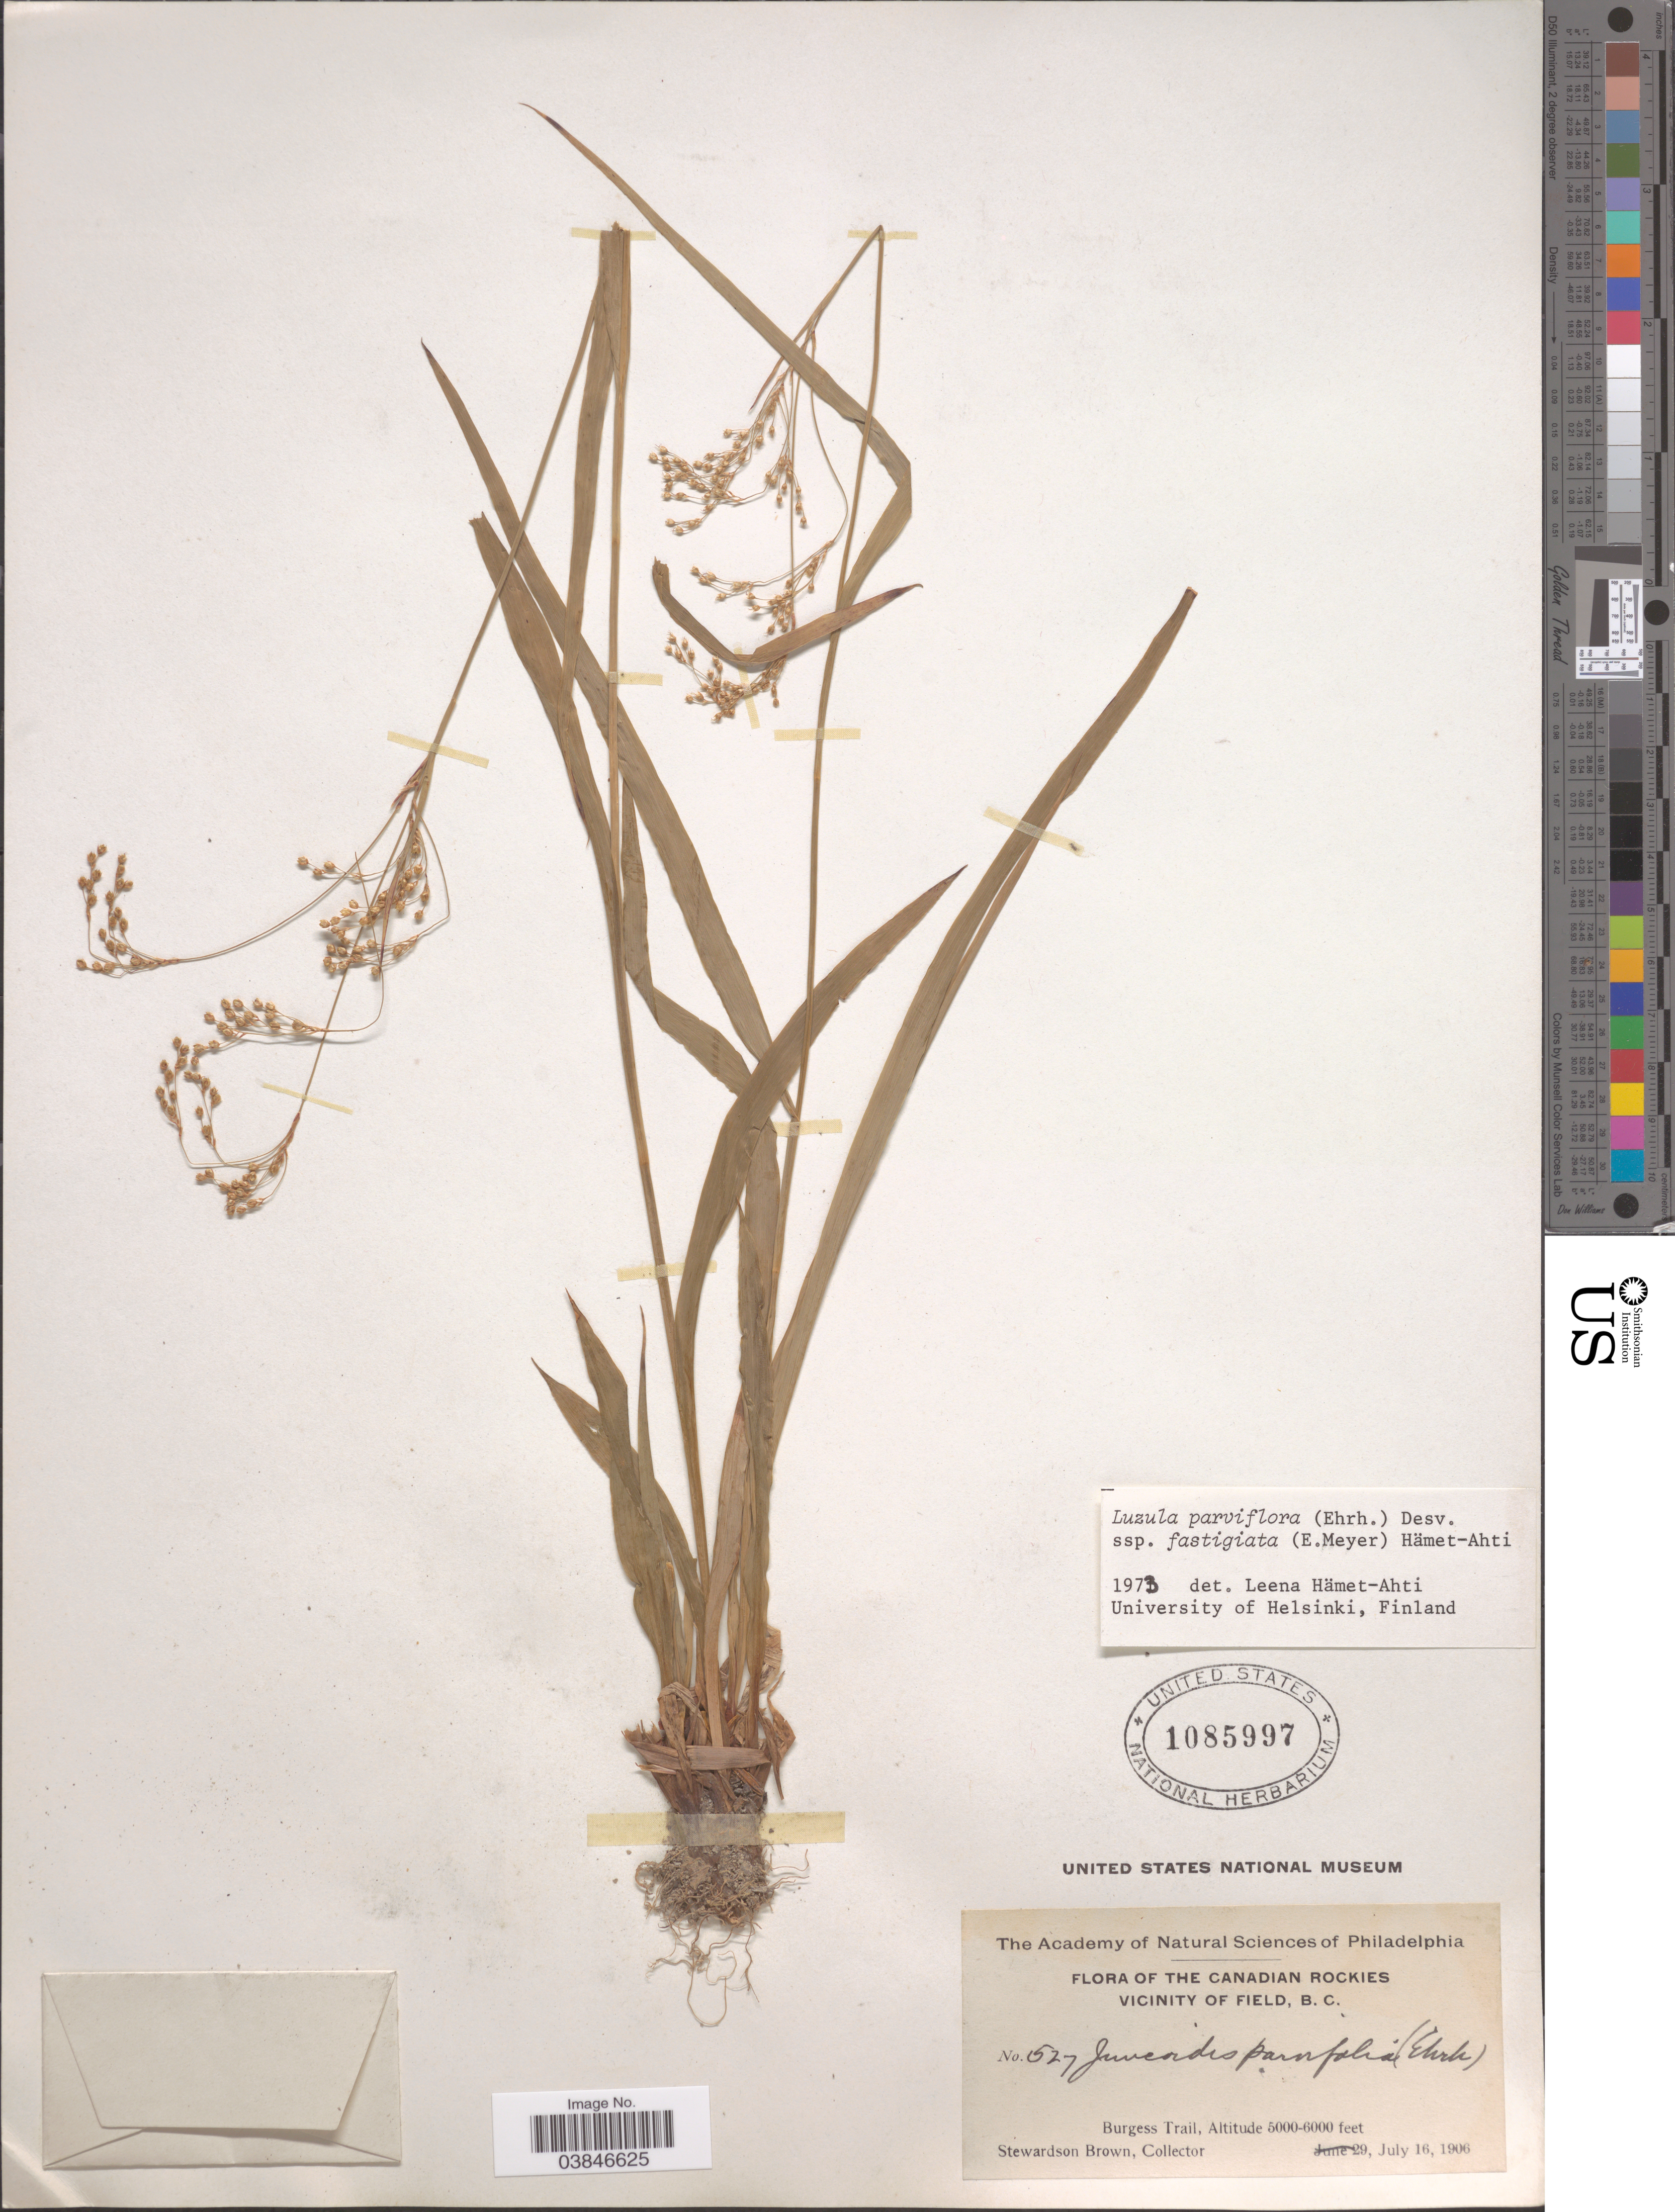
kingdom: Plantae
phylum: Tracheophyta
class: Liliopsida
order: Poales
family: Juncaceae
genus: Luzula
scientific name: Luzula parviflora subsp. fastigiata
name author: Buchenau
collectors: S. Brown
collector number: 527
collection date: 1906-07-16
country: Canada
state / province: British Columbia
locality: Canadian Rockies Vicinity of Field, B. C. Burgess Trail.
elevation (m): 1524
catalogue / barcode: US 1085997